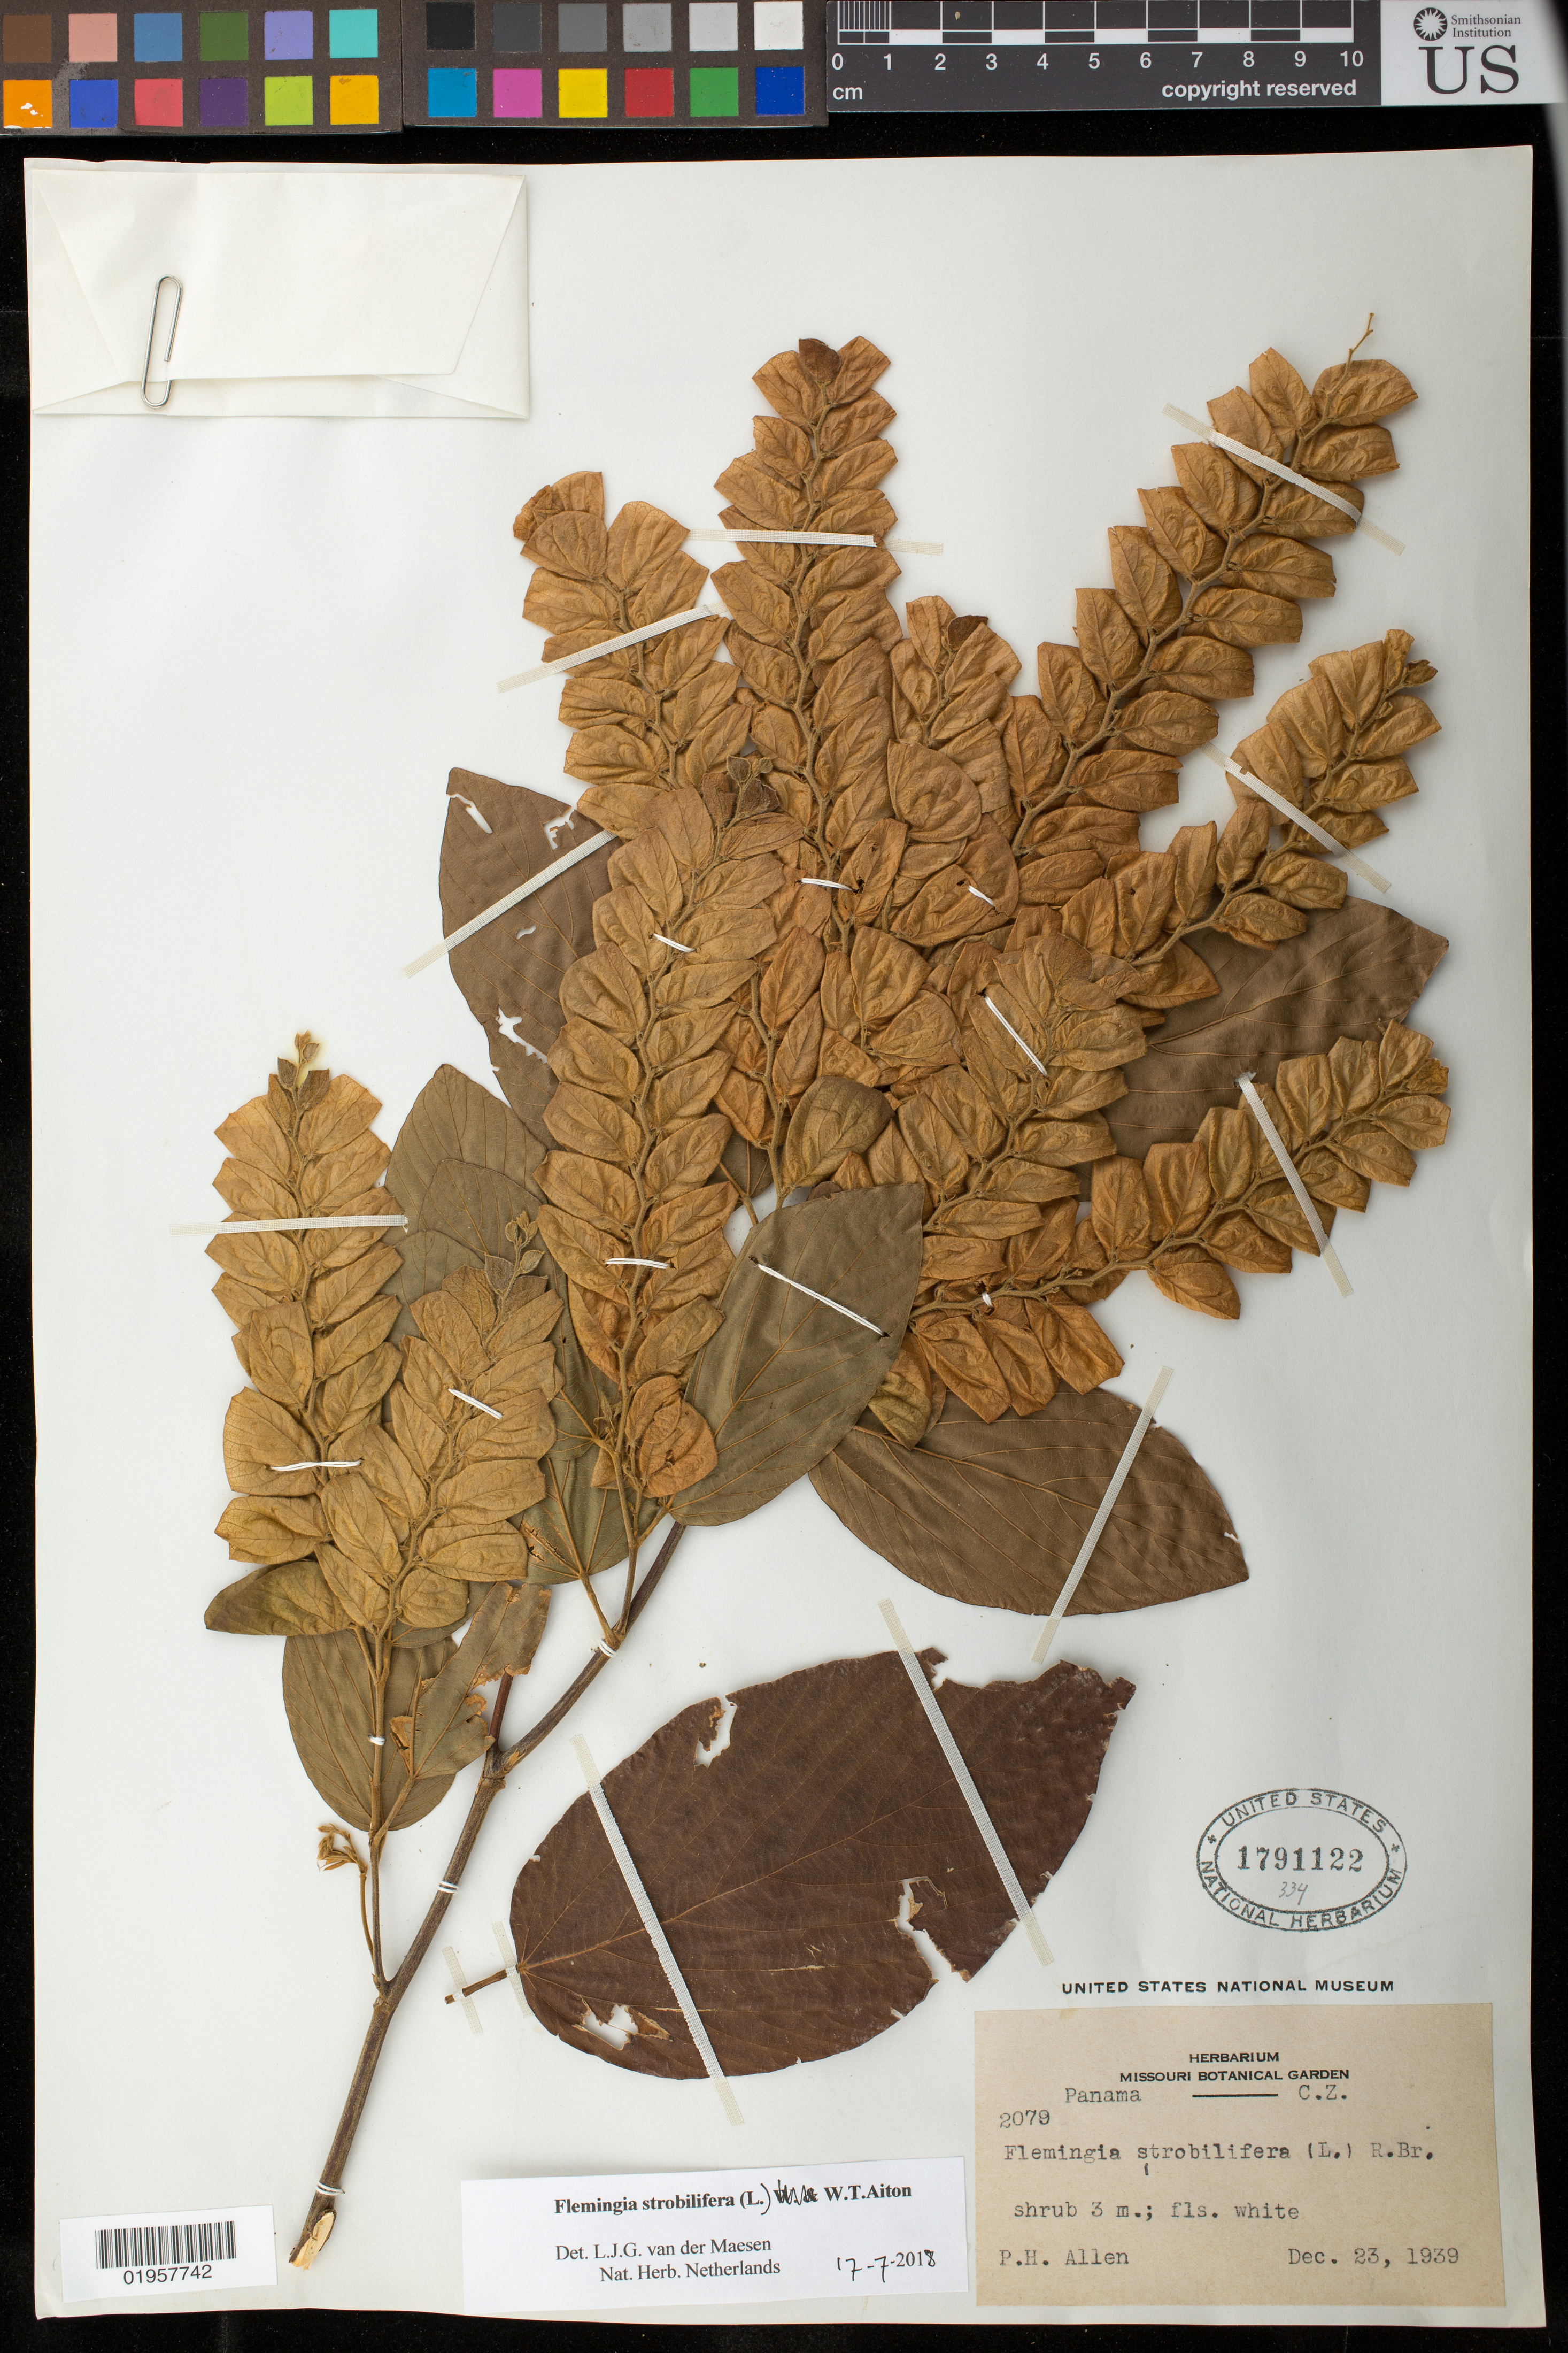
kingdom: Plantae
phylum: Tracheophyta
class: Magnoliopsida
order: Fabales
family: Fabaceae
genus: Flemingia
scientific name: Flemingia strobilifera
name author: (L.) W.T. Aiton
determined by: Van Der Maesen, L. J. G., (WAG), Wageningen University (Netherlands)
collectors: P. H. Allen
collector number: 2079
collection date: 1939-12-23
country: Panama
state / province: Colón / Panamá Oeste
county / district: Canal Zone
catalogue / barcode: US 1781122